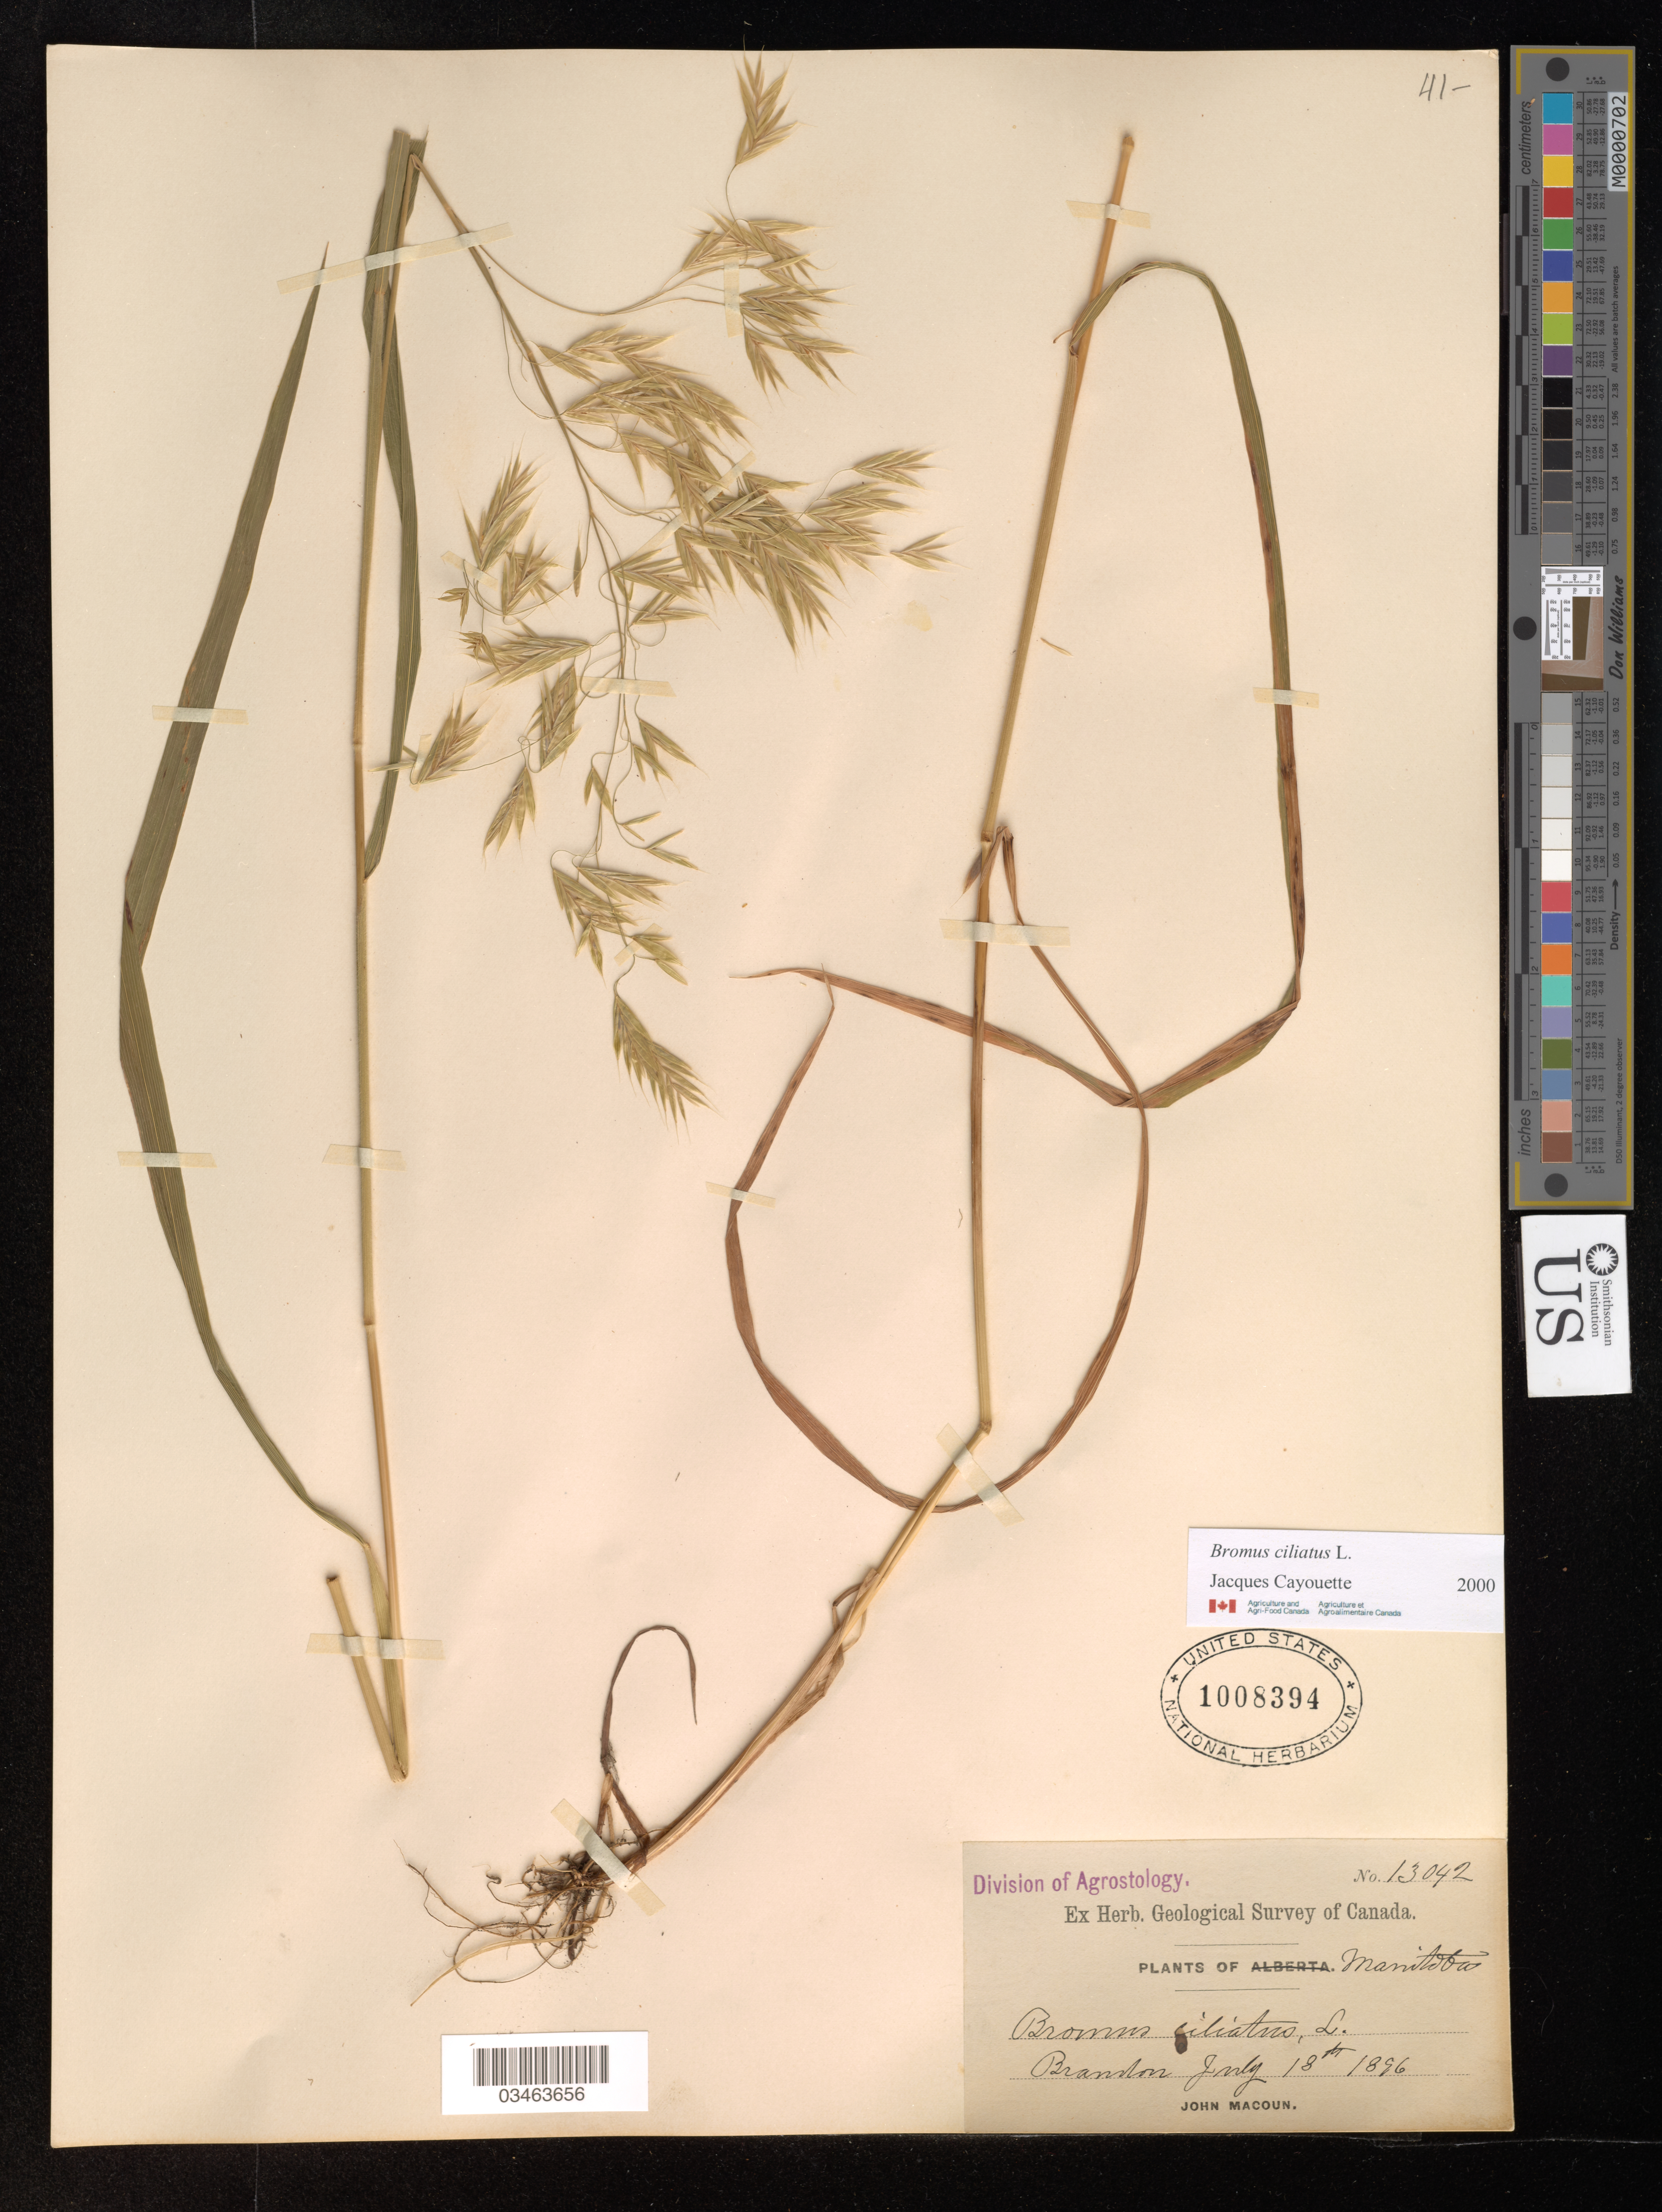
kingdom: Plantae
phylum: Tracheophyta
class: Liliopsida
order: Poales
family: Poaceae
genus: Bromus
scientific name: Bromus ciliatus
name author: L.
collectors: J. Macoun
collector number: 13042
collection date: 1896-07-18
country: Canada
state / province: Manitoba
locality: Brandon.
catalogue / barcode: US 1008394